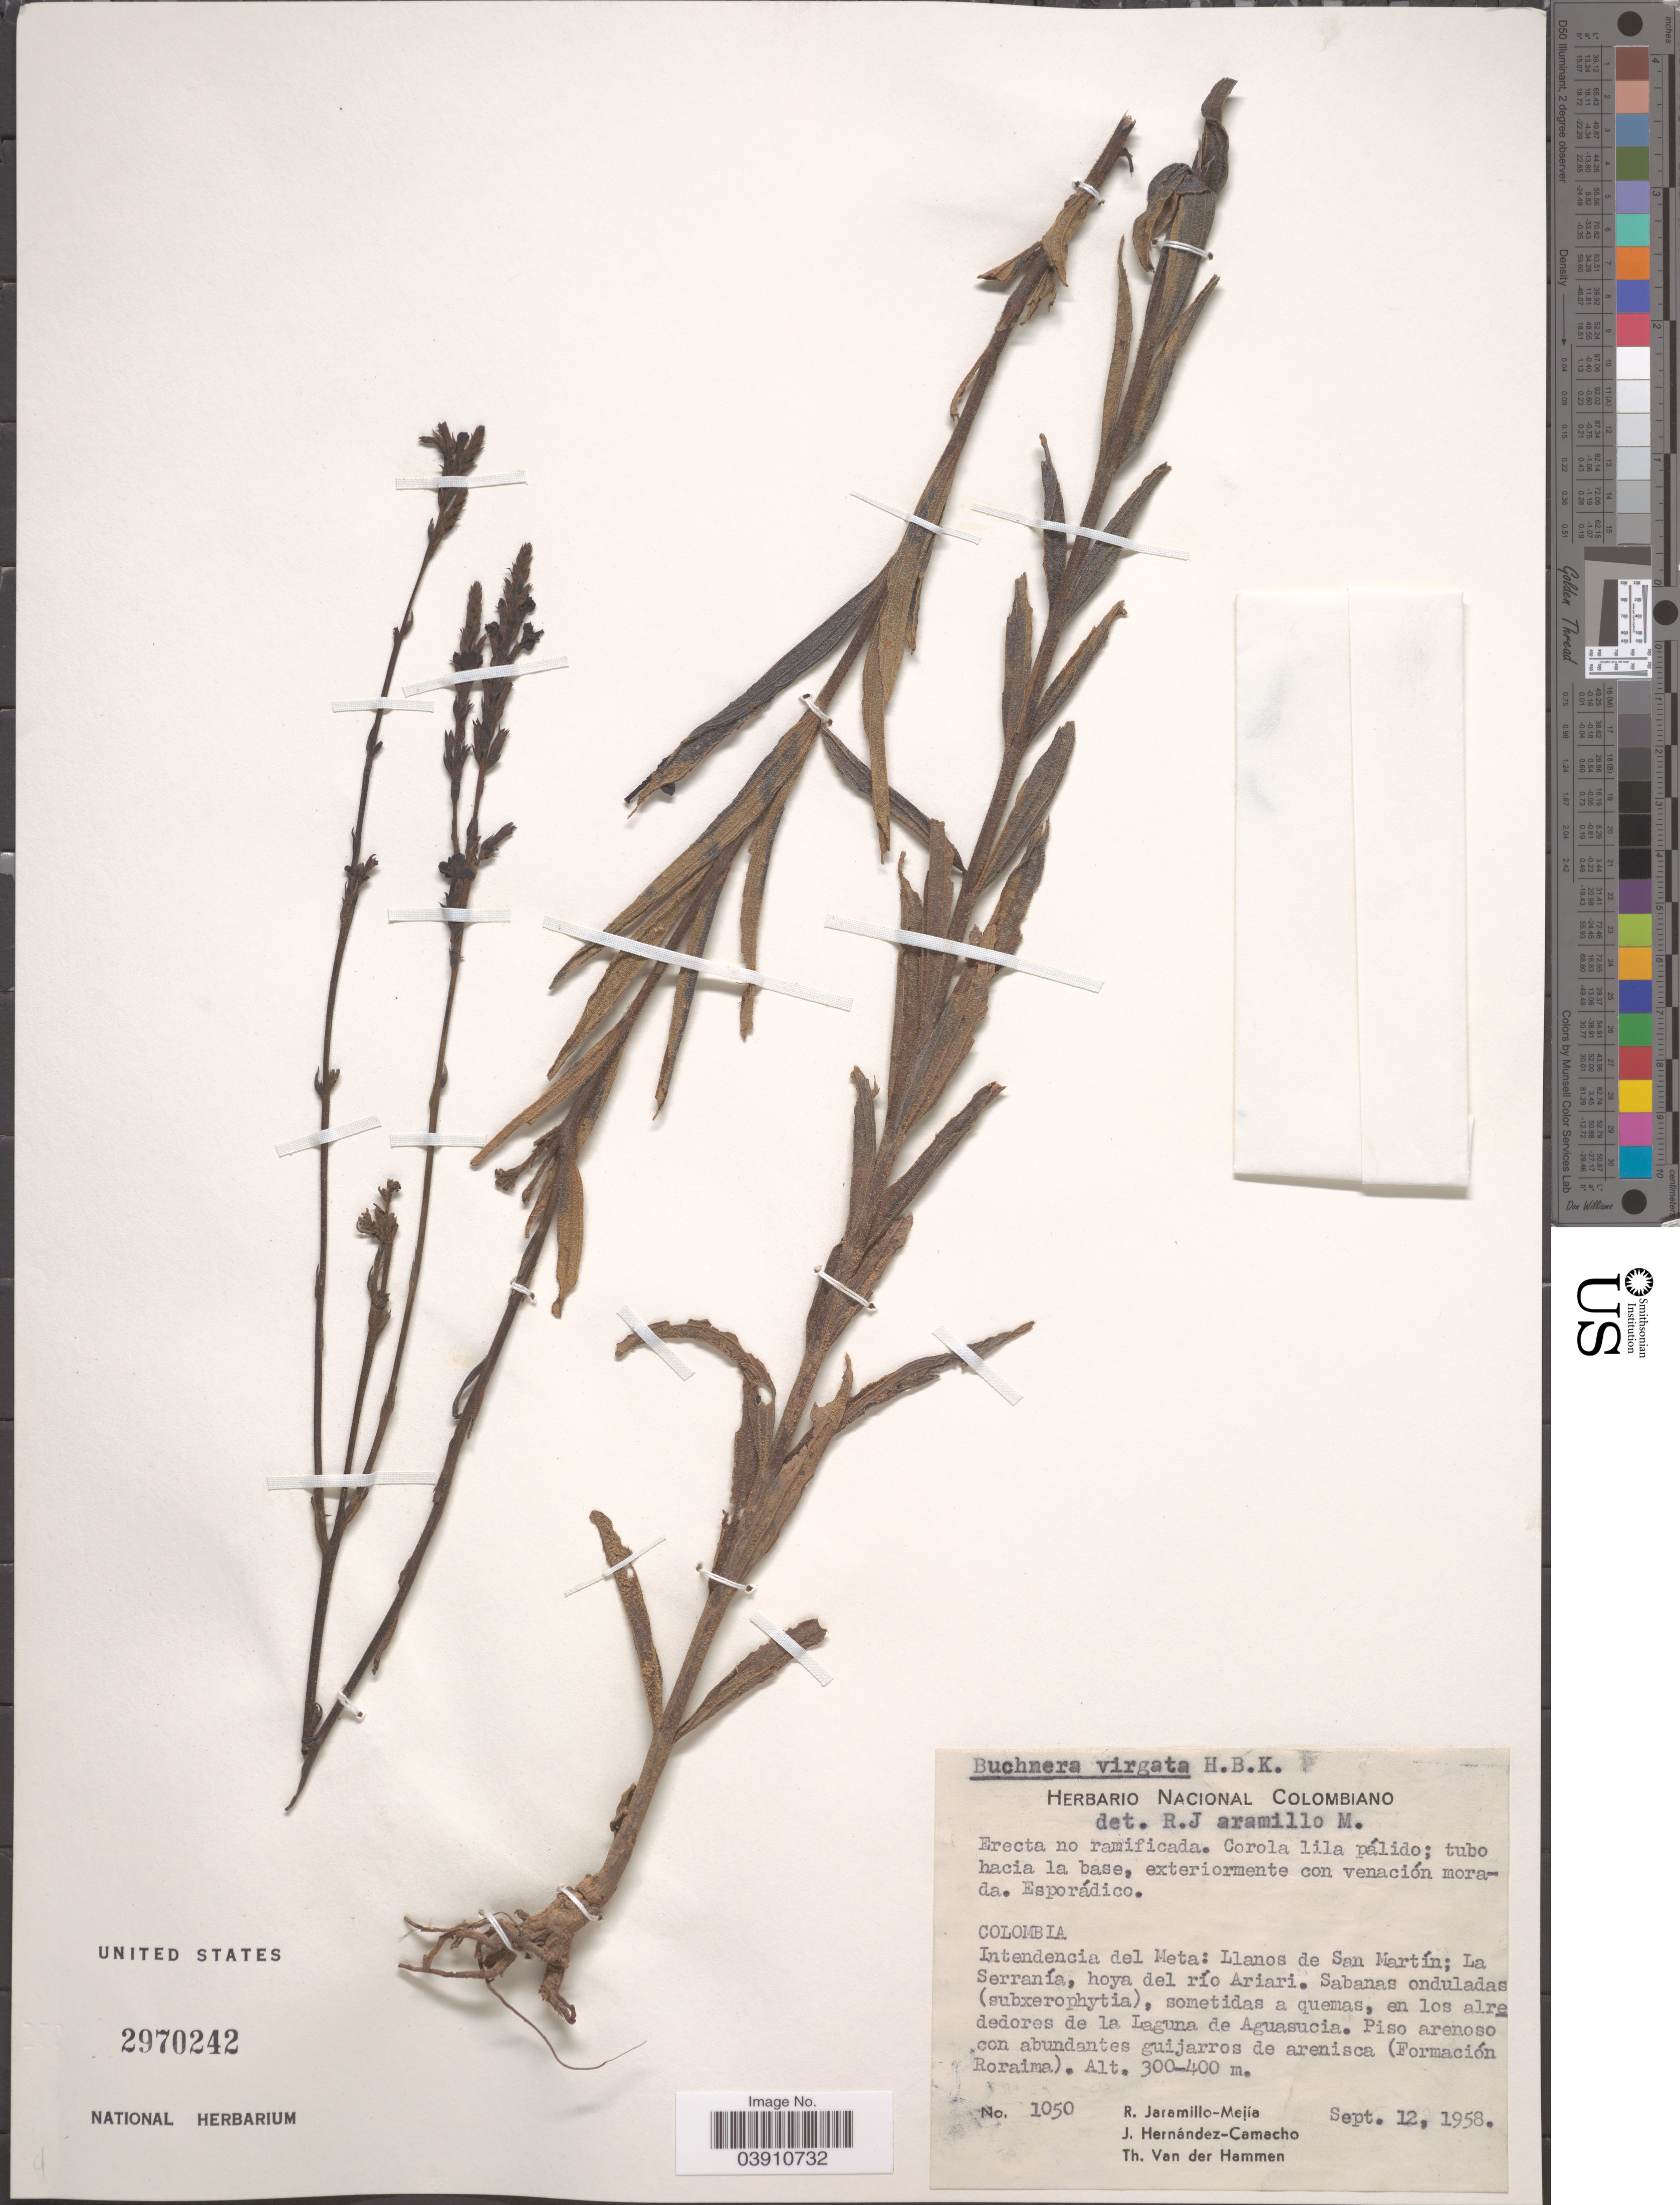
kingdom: Plantae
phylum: Tracheophyta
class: Magnoliopsida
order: Lamiales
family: Orobanchaceae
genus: Buchnera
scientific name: Buchnera virgata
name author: Kunth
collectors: R. Jaramillo M., J. Hernandez Camacho & T. Hammen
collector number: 1050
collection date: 1958-09-12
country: Colombia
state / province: Meta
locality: Intendencia del Meta: Llanos de San Martín; La Serranía, hoya del río Ariari. En los alrededores de la Laguna de Aguasucia. (Formación Roraima).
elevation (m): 300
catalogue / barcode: US 2970242